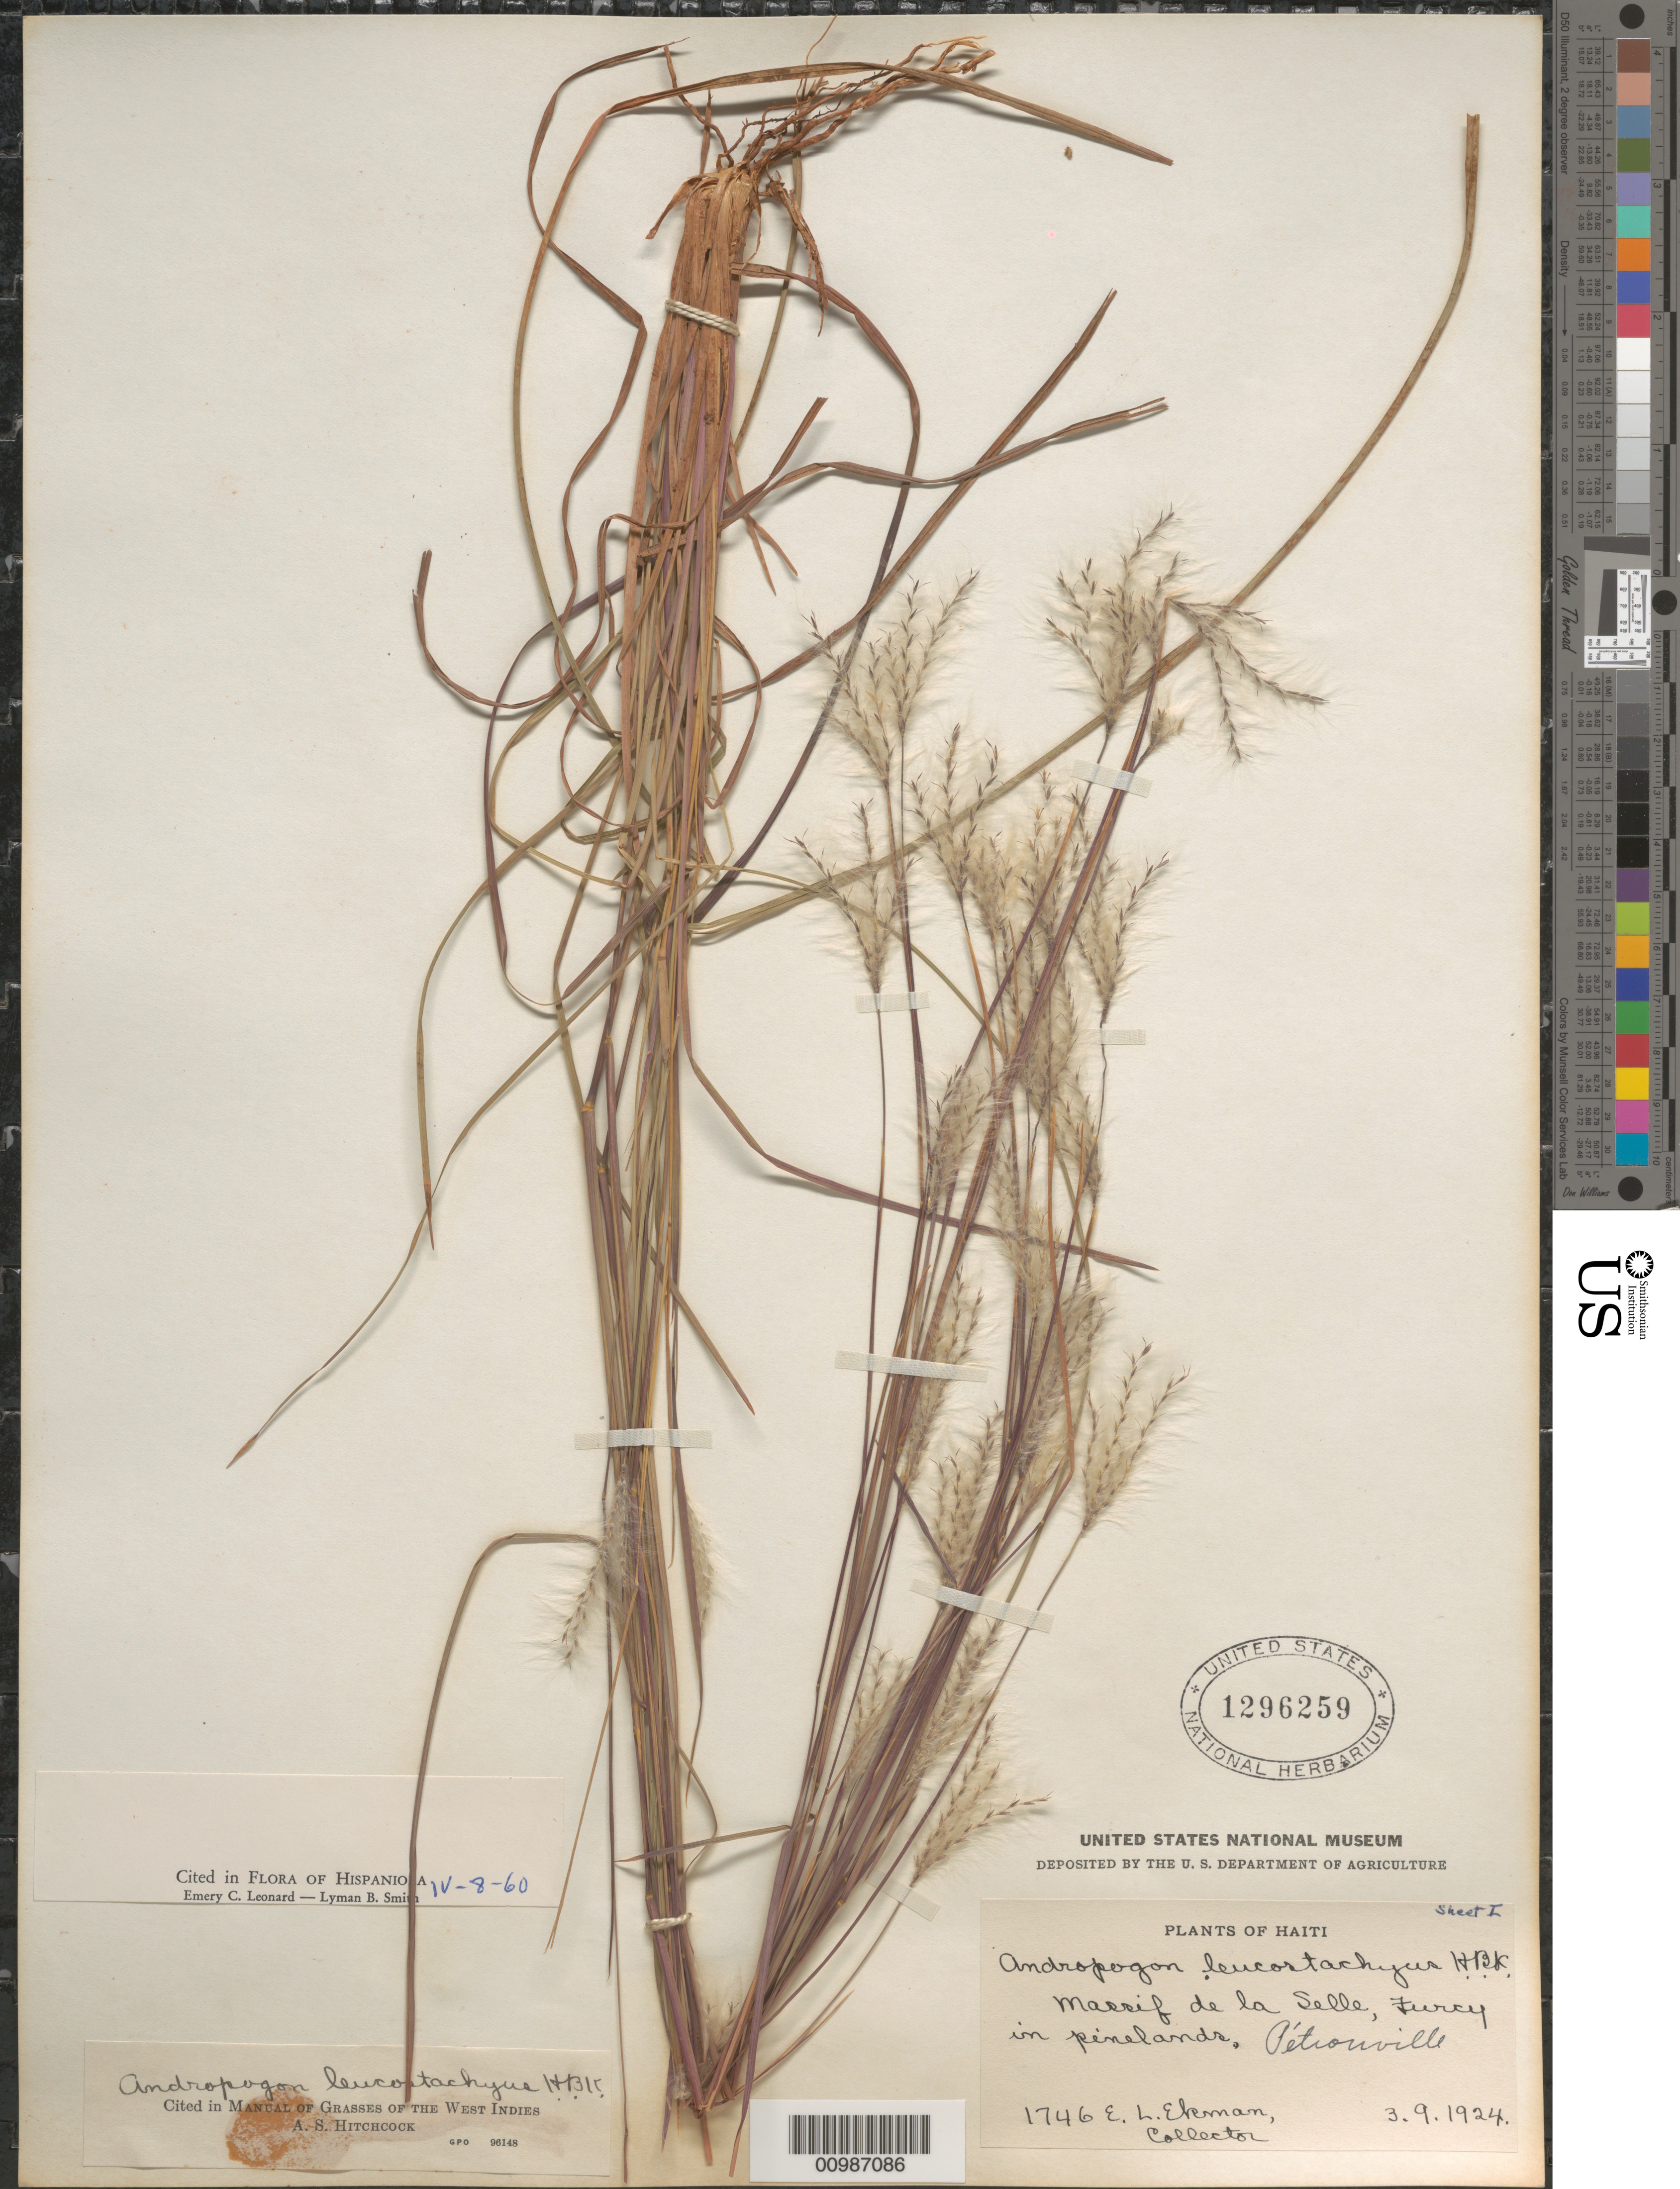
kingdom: Plantae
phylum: Tracheophyta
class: Liliopsida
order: Poales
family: Poaceae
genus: Andropogon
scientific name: Andropogon leucostachyus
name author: Kunth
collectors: E. L. Ekman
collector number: H 1746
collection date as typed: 09 Mar 1924 or 03 Aug 1924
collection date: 1924-03-09 or 1924-08-03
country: Haiti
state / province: Óuest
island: Hispaniola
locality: Massif de la Selle, Furcy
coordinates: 0 N, 0 E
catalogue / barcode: US 1296259